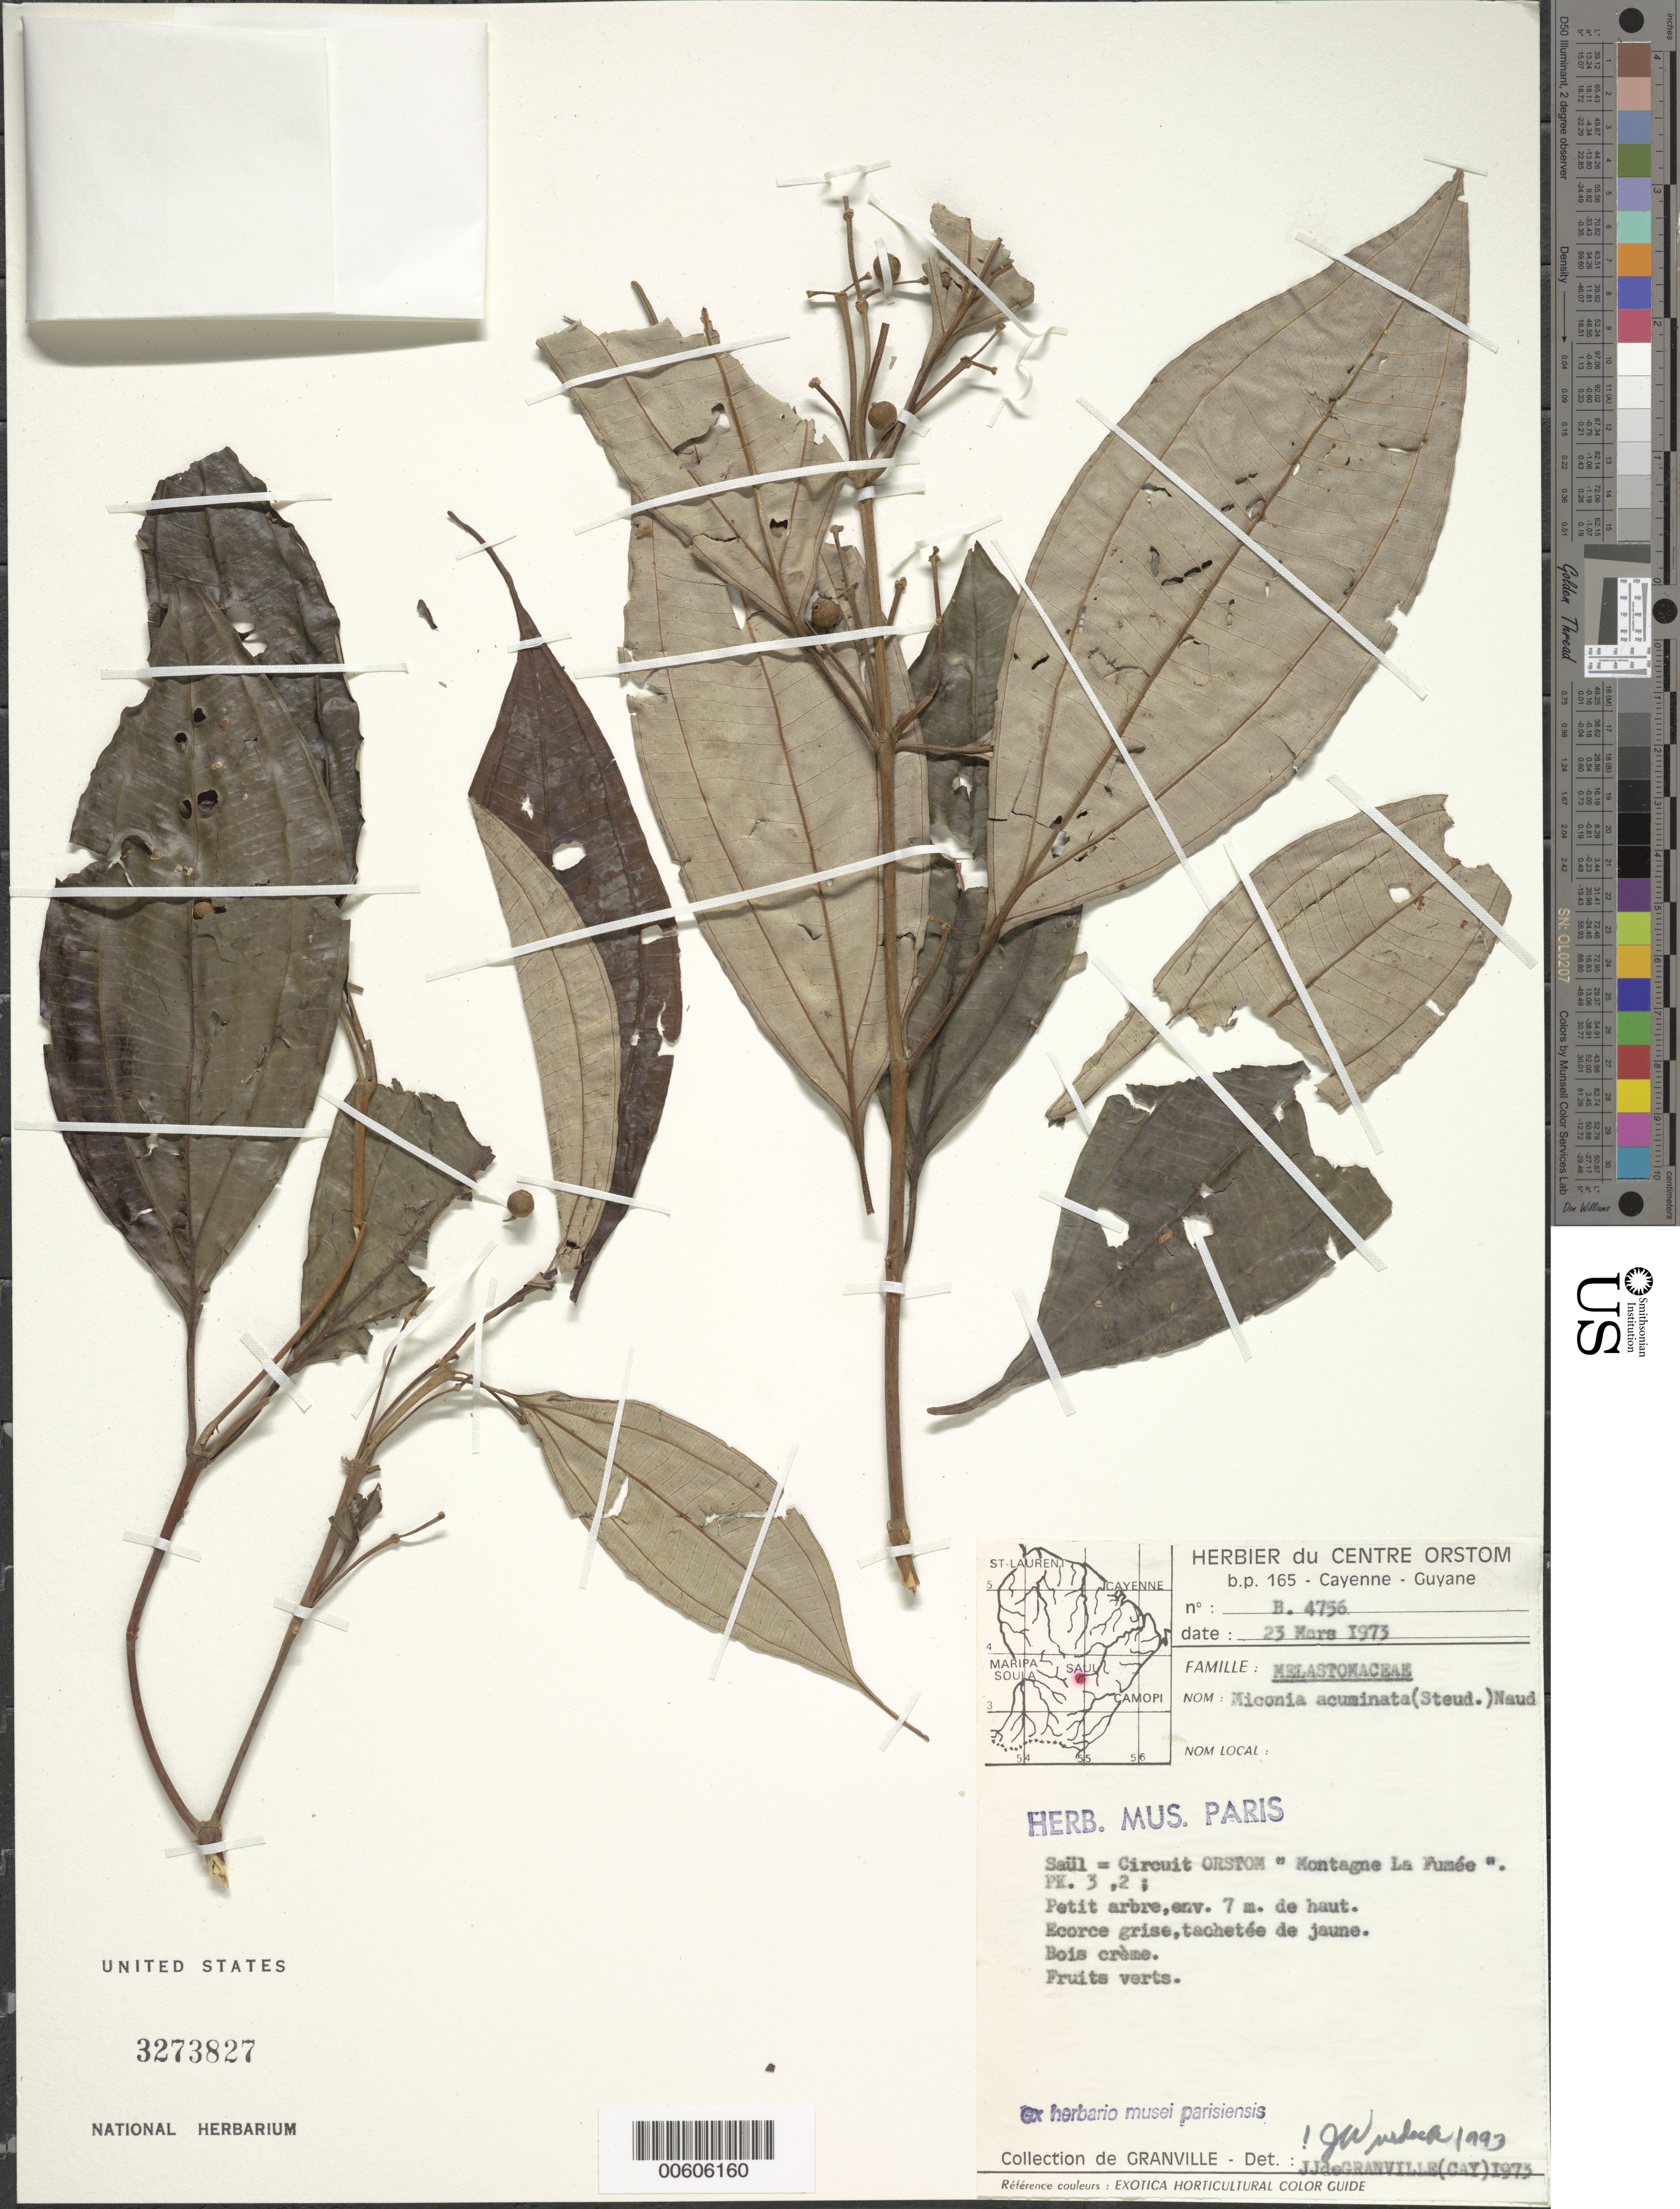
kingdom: Plantae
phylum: Tracheophyta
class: Magnoliopsida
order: Myrtales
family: Melastomataceae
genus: Miconia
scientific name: Miconia acuminata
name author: (Steud.) Naudin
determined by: Wurdack, John J., (US), US (UNITED STATES)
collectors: J.-J. de Granville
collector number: B 4756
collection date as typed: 23-Mar-73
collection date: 1973-03-23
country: French Guiana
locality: Saül, ORSTOM "Montagne La Fumée", pk 3.2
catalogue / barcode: US 3273827